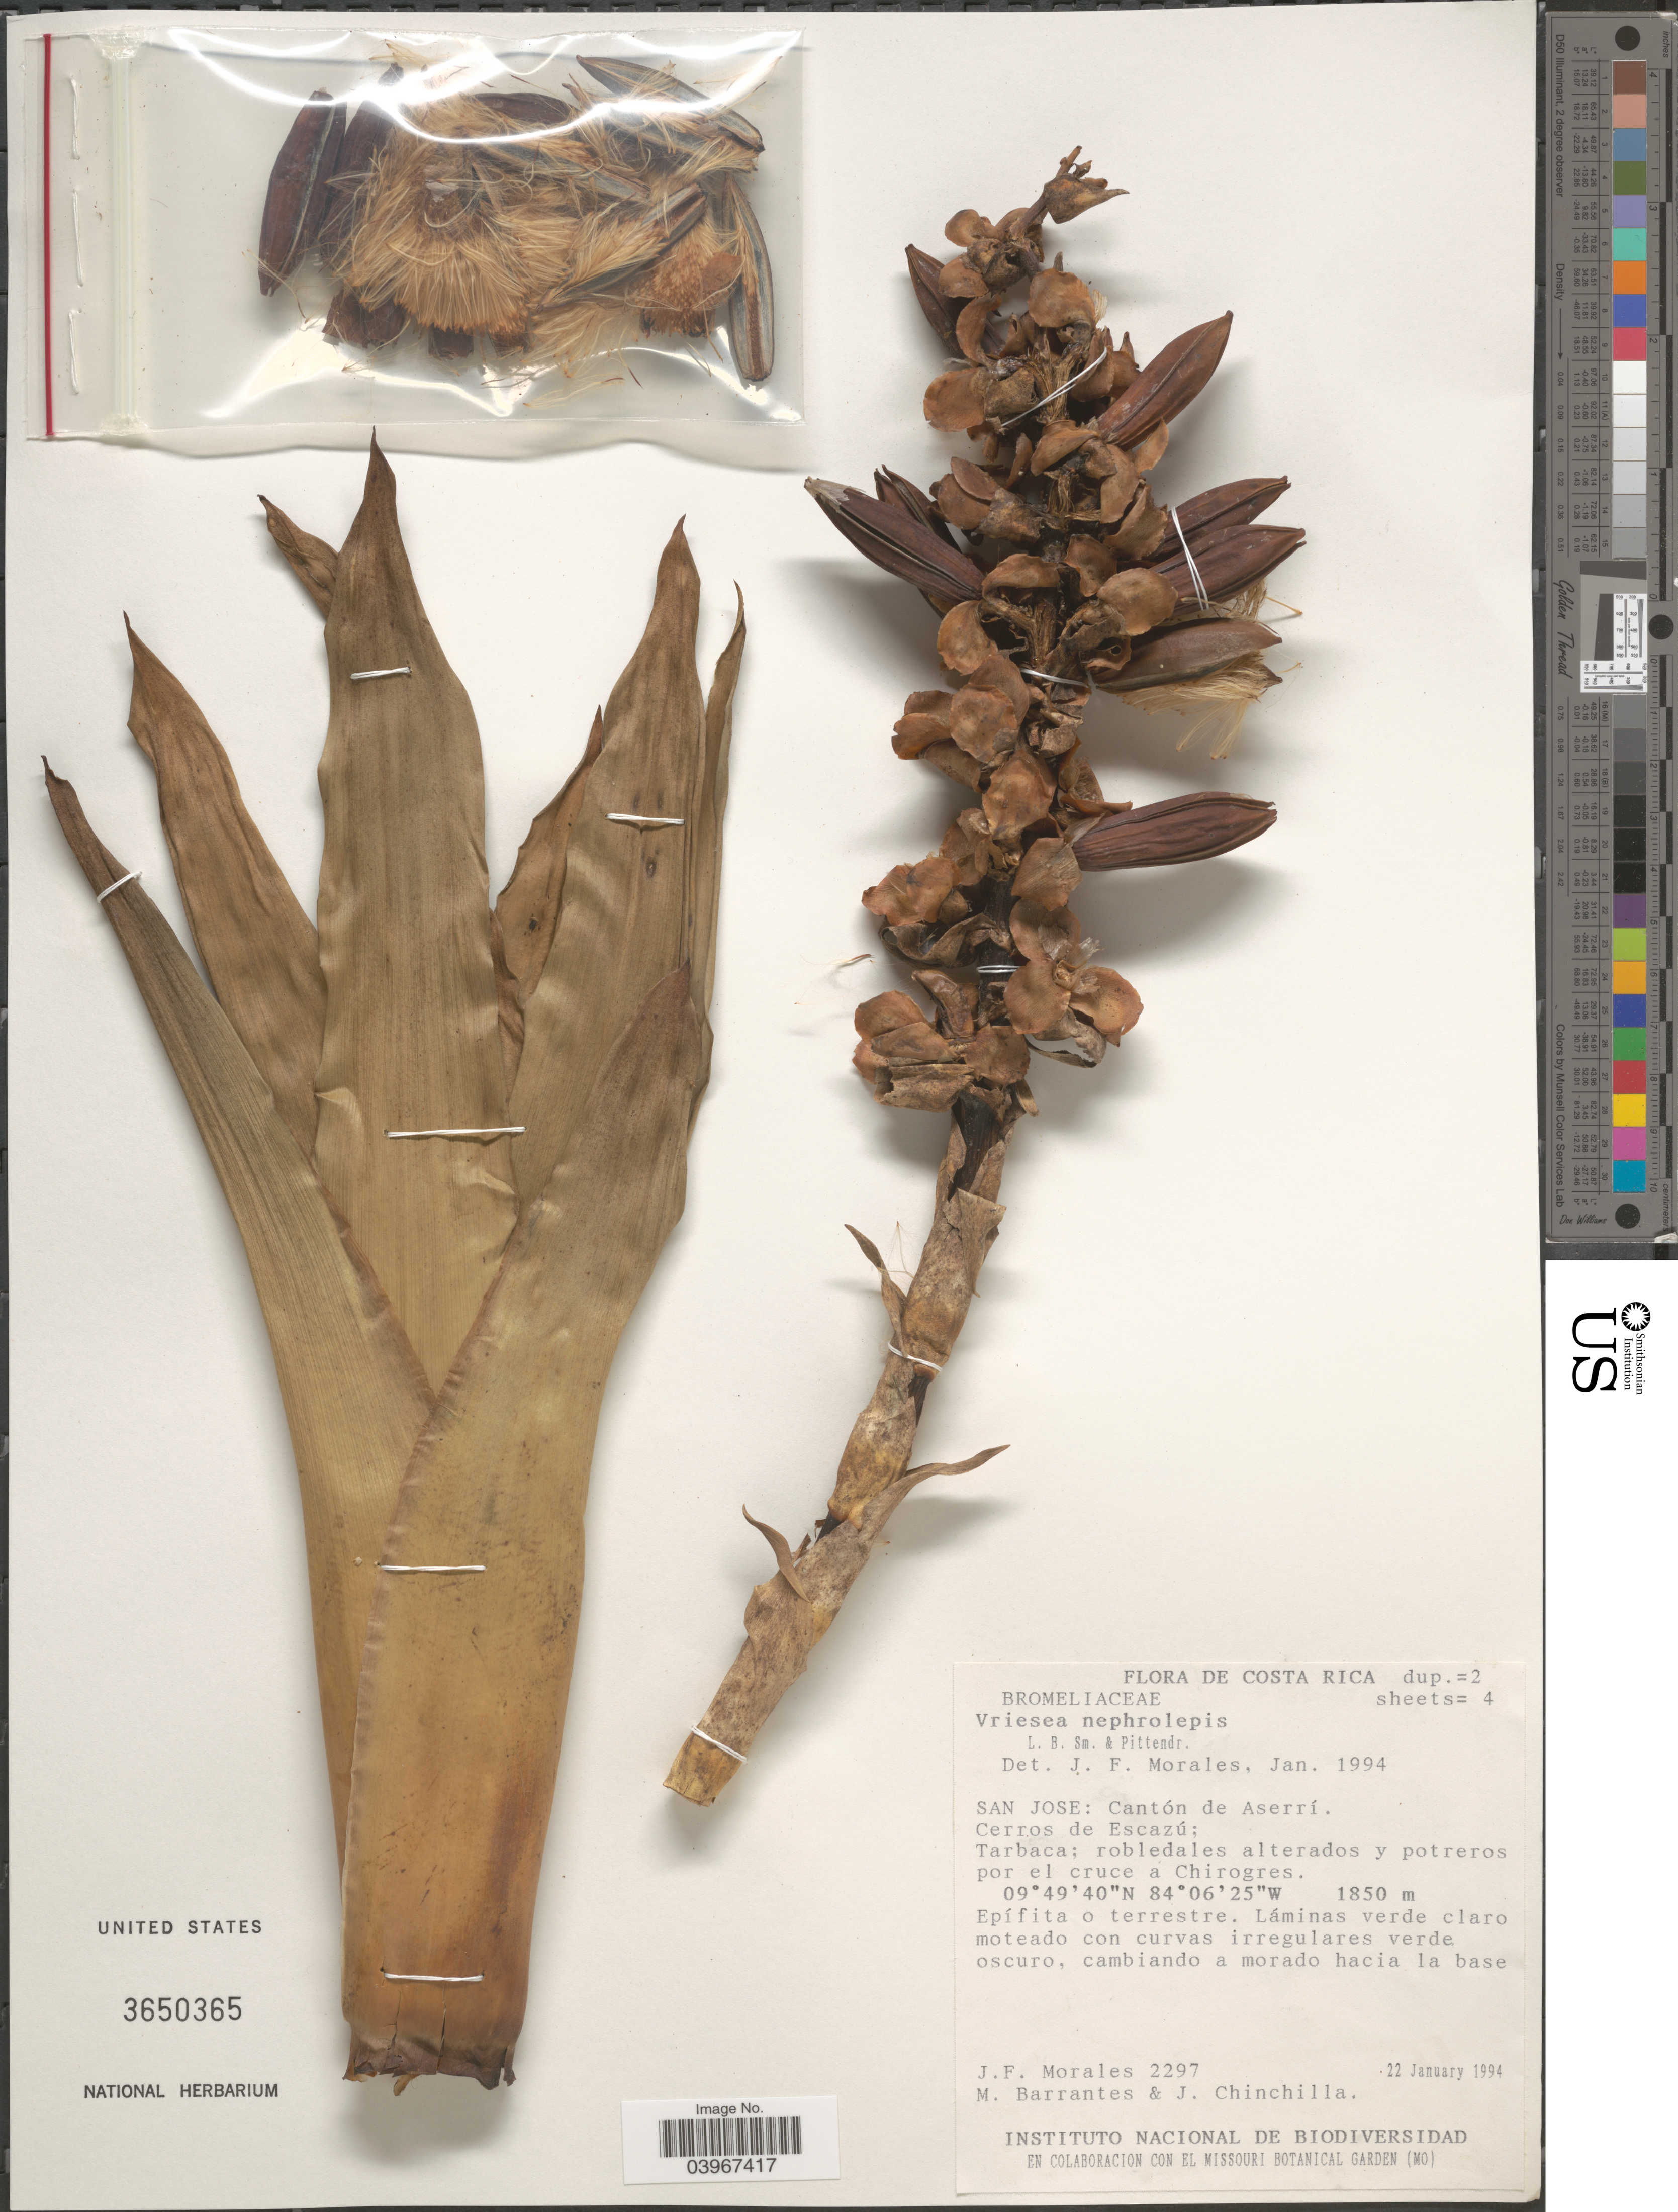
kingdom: Plantae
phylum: Tracheophyta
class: Liliopsida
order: Poales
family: Bromeliaceae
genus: Werauhia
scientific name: Werauhia nephrolepis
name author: (L.B. Sm. & Pittendr.) J.R. Grant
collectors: J. Morales, M. Barrantes & J. Chinchilla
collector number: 2297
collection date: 1994-01-22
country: Costa Rica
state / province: San José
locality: Cantón de Aserrí. Cerros de Escazú; Tarbaca; robledales alterados y potreros por el cruce a Chirogres.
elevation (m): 1850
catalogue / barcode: US 3650365